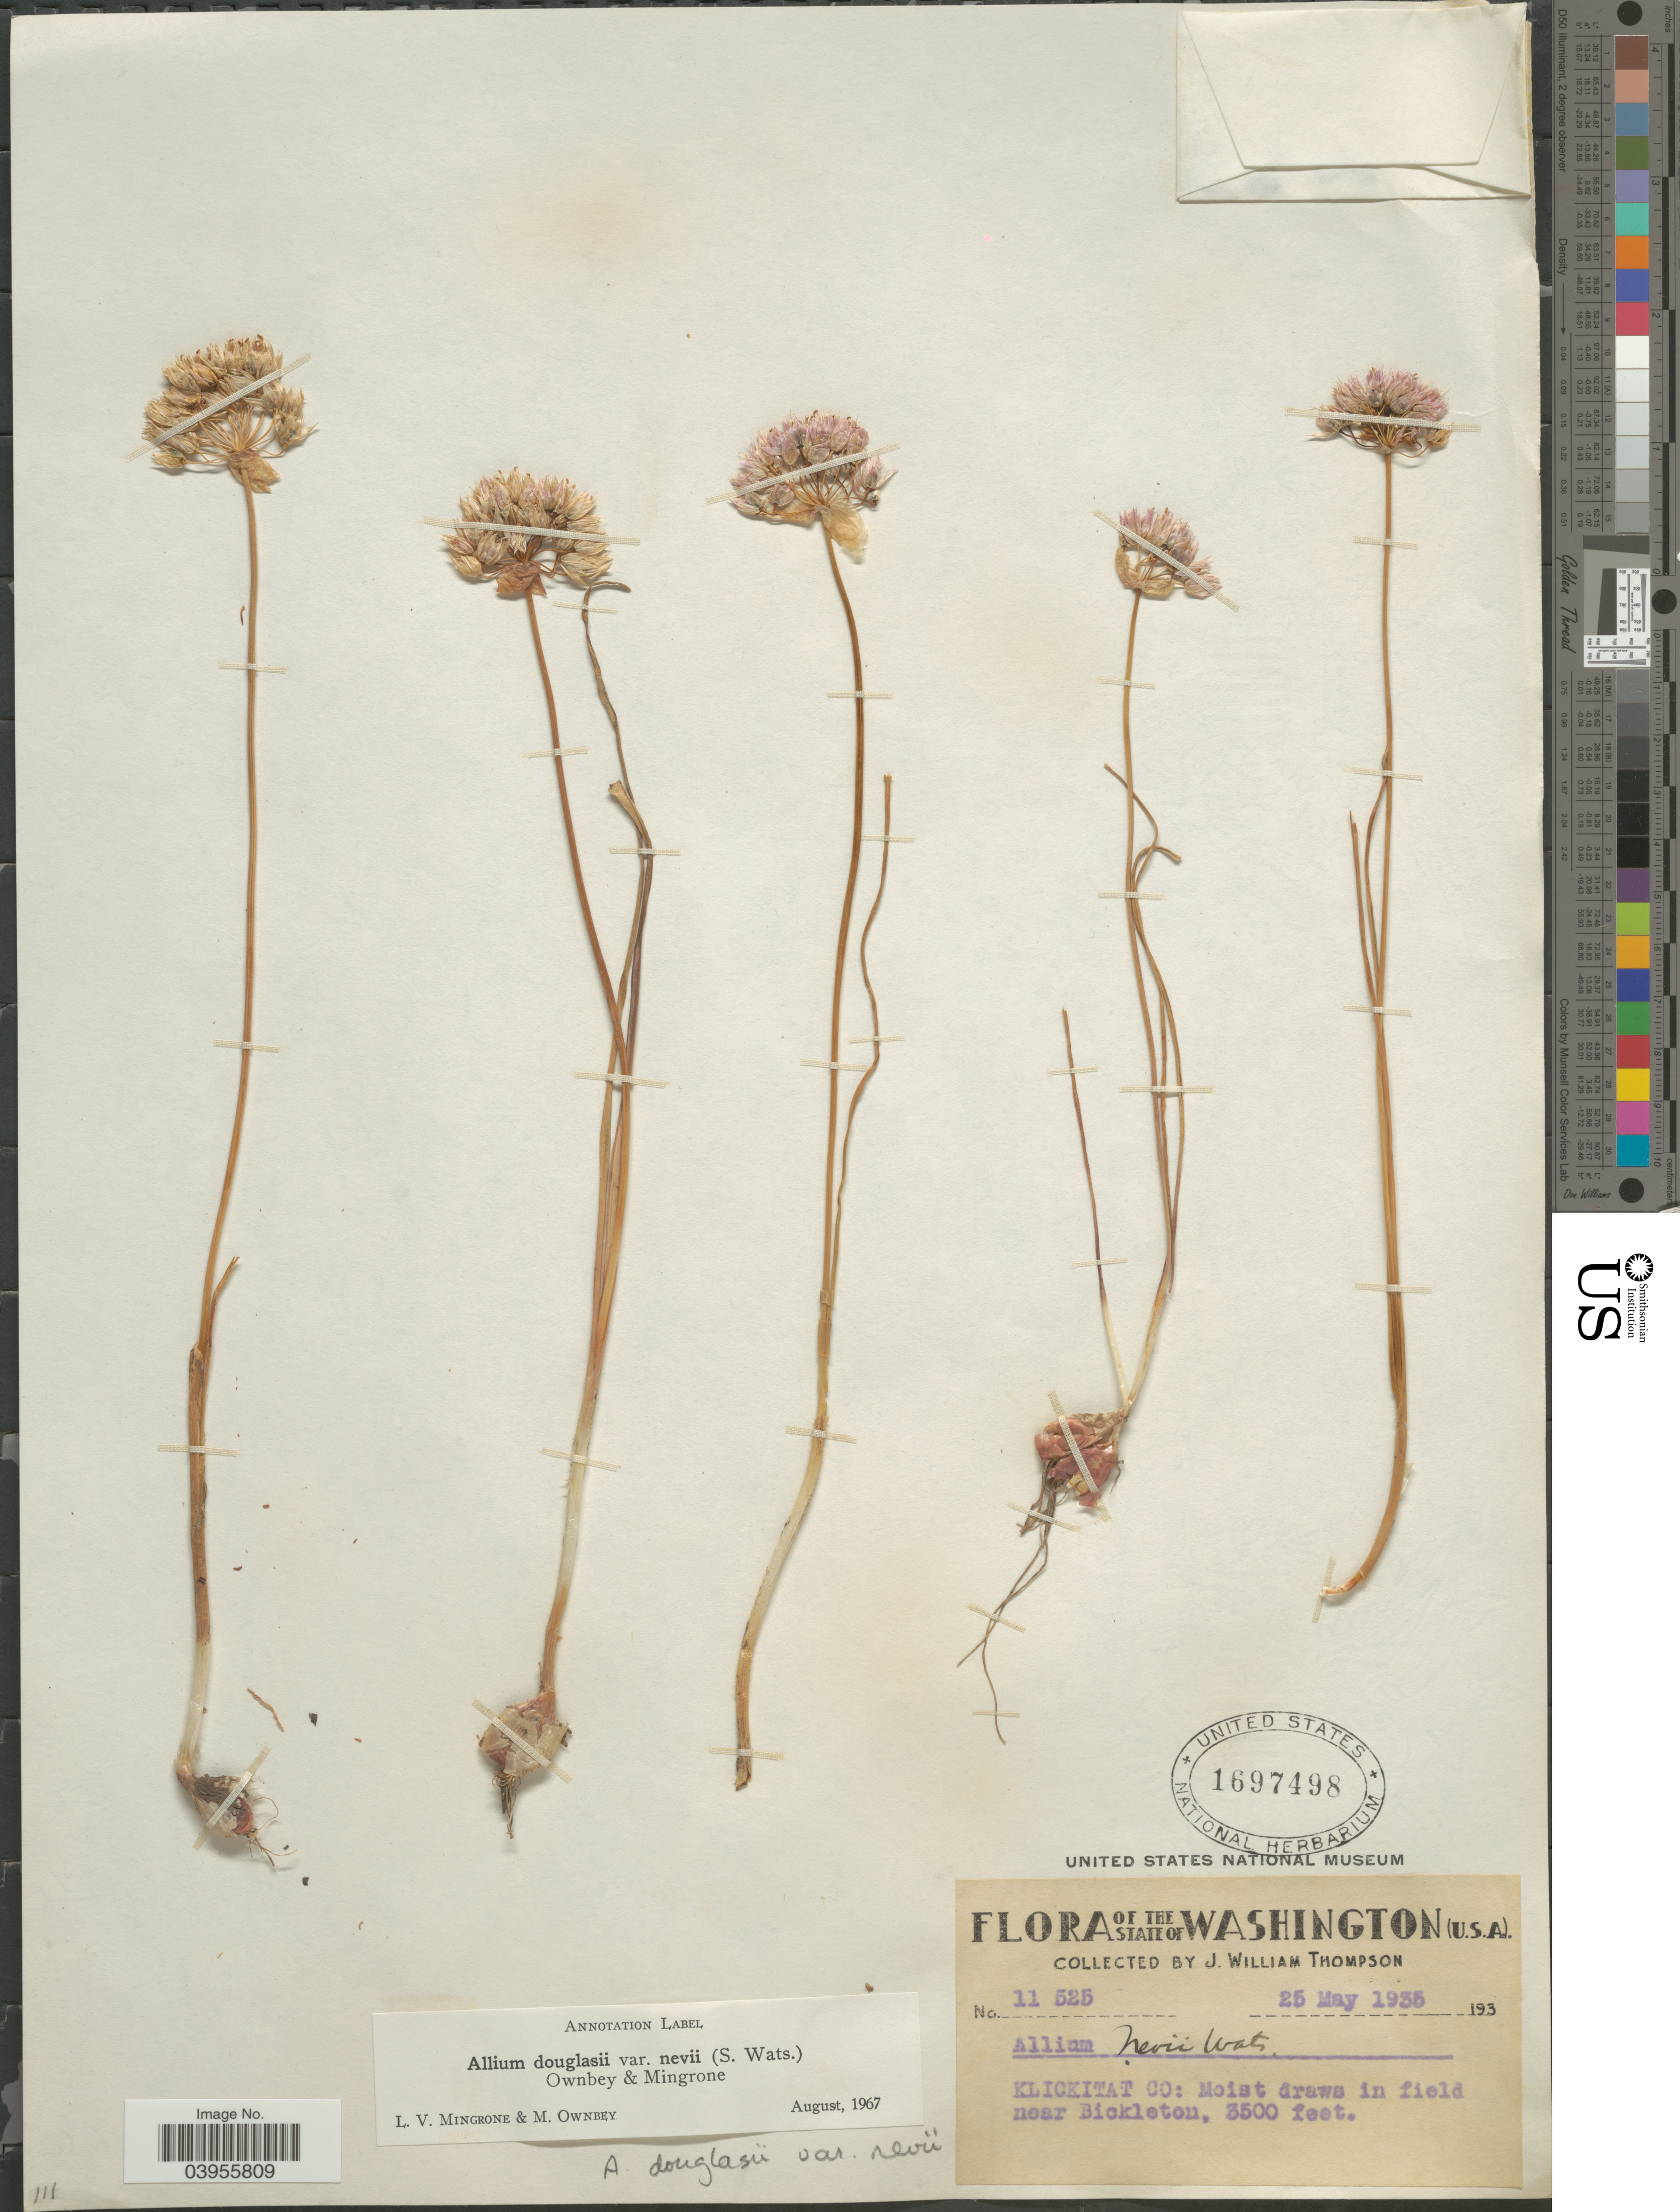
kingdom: Plantae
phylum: Tracheophyta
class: Liliopsida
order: Asparagales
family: Amaryllidaceae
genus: Allium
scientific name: Allium douglasii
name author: Hook.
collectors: J. W. Thompson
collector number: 11525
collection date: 1935-05-25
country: United States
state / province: Washington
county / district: Klickitat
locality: Klickitat Co: Moist draws in field near Bickleton.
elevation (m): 1067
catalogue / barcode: US 1697498